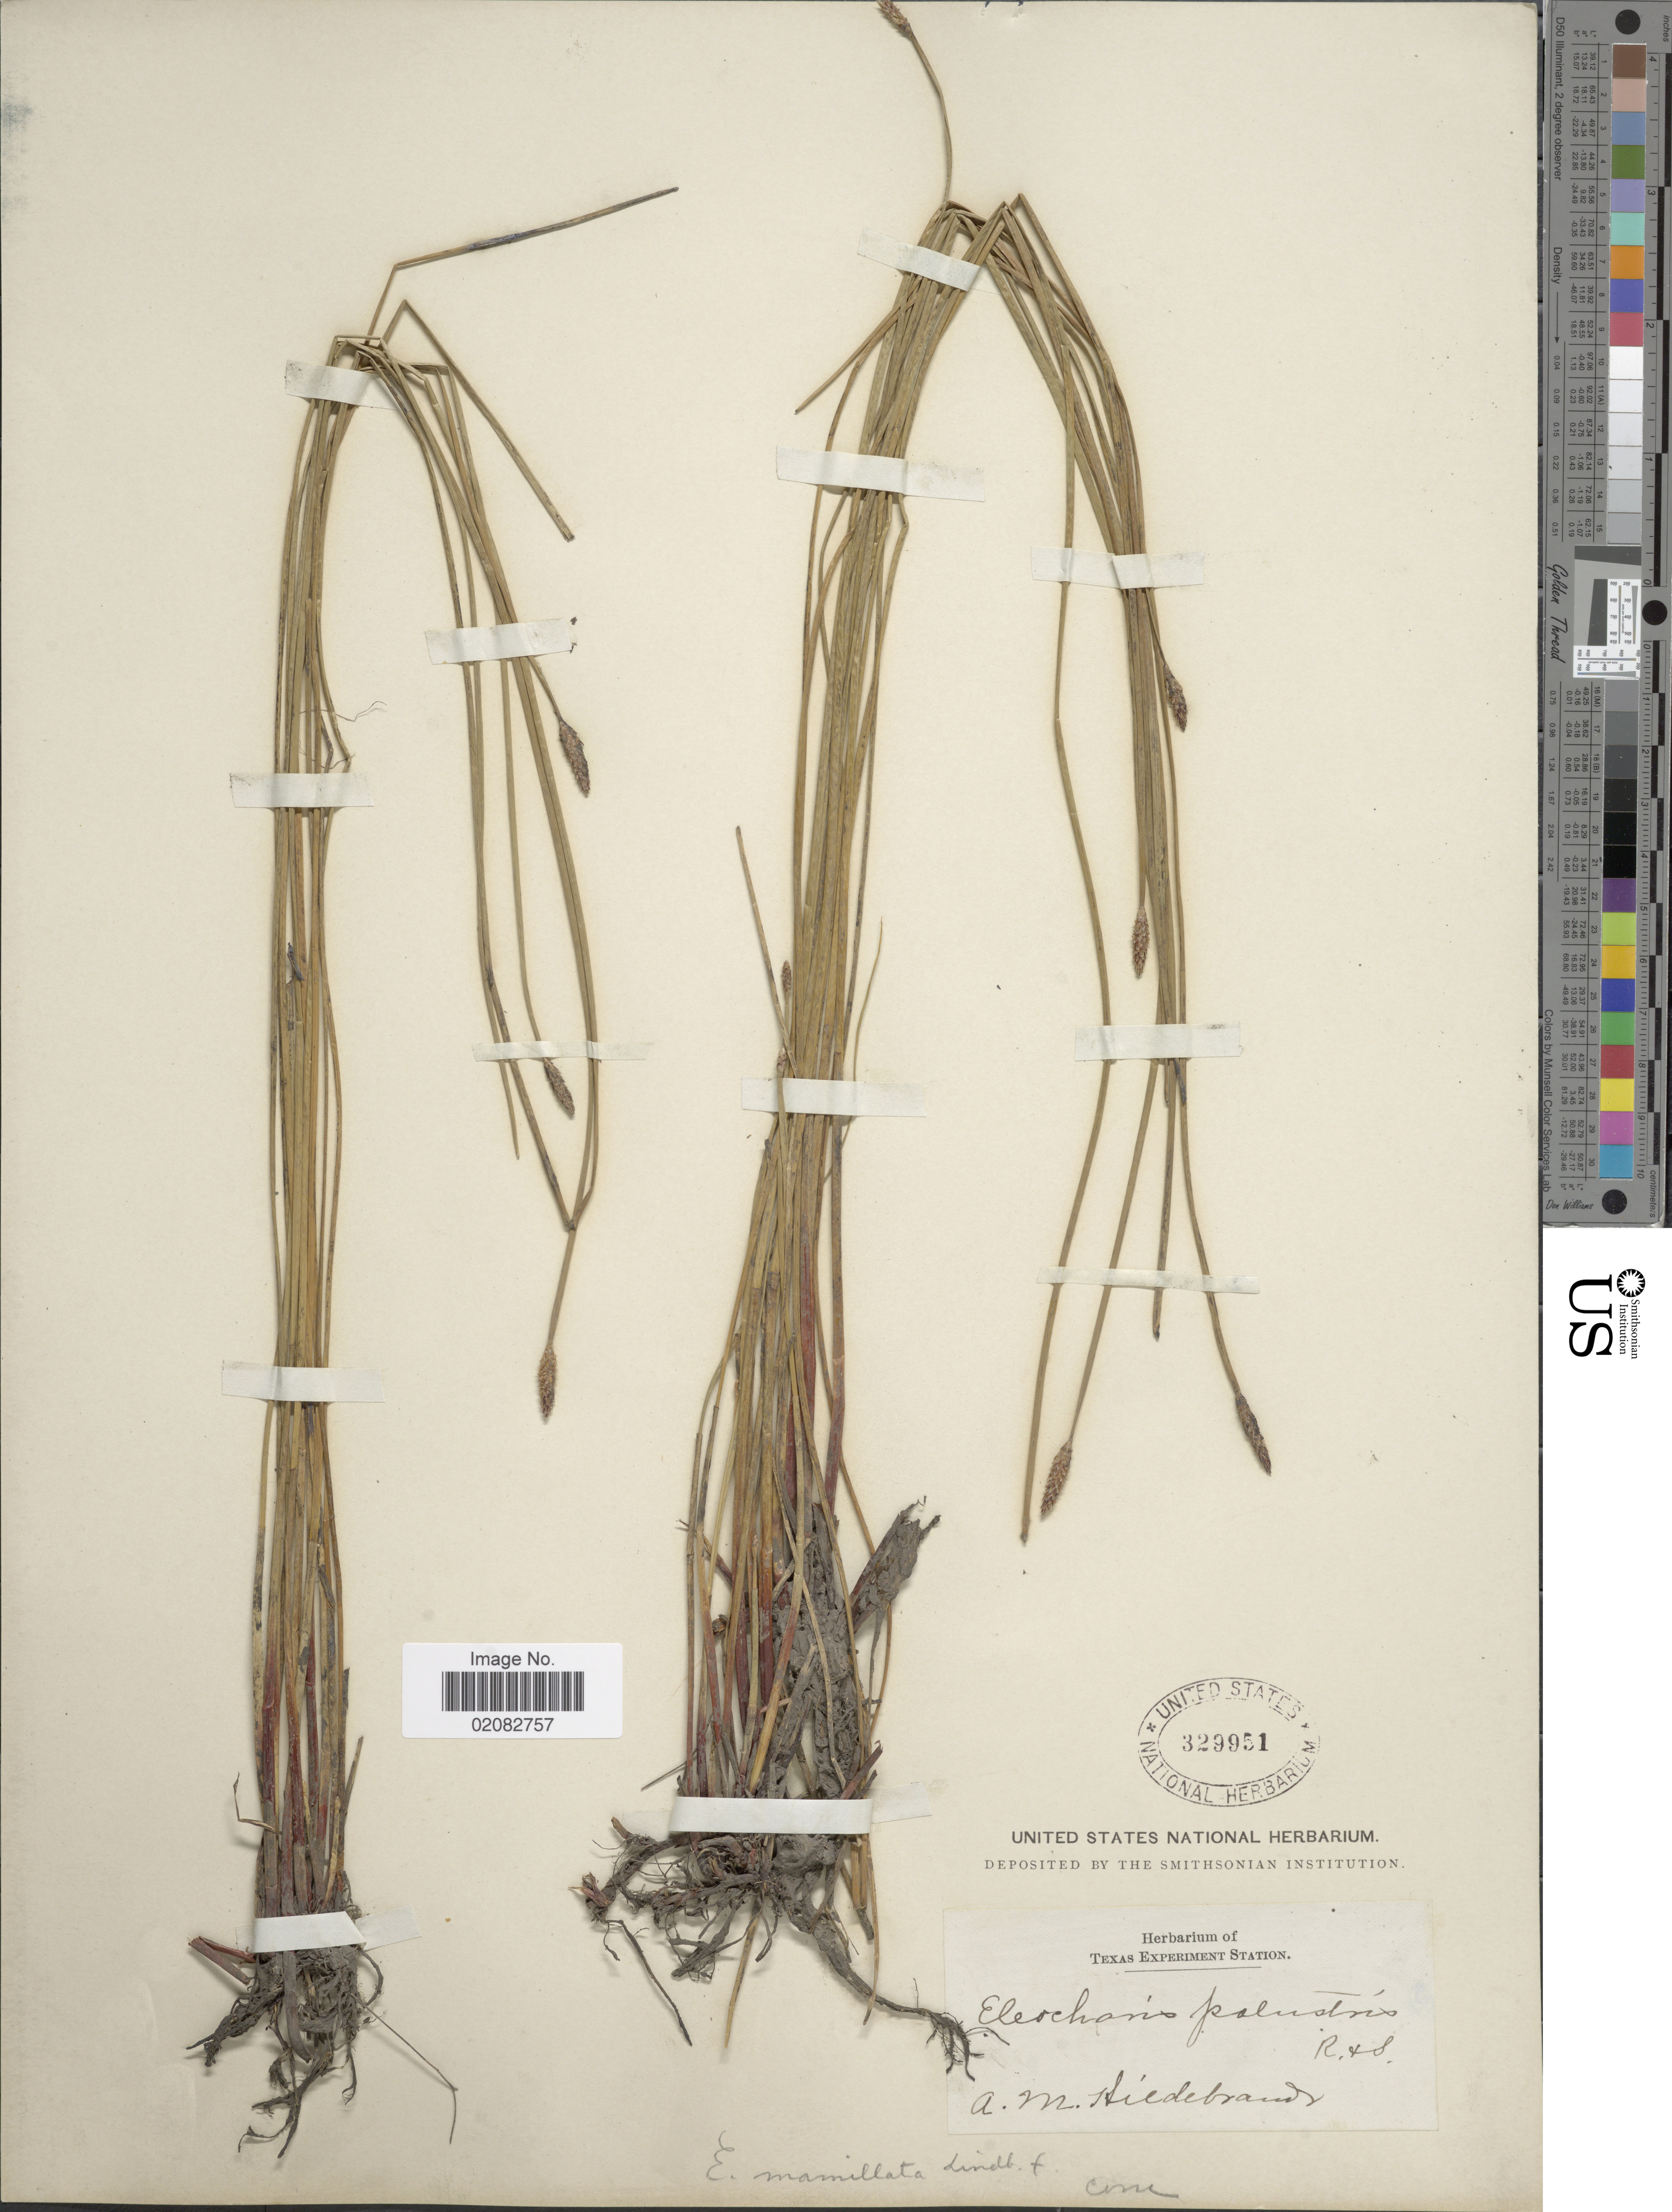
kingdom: Plantae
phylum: Tracheophyta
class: Liliopsida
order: Poales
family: Cyperaceae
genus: Eleocharis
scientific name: Eleocharis macrostachya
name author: Britton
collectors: A. Hildebrandt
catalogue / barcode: US 329951